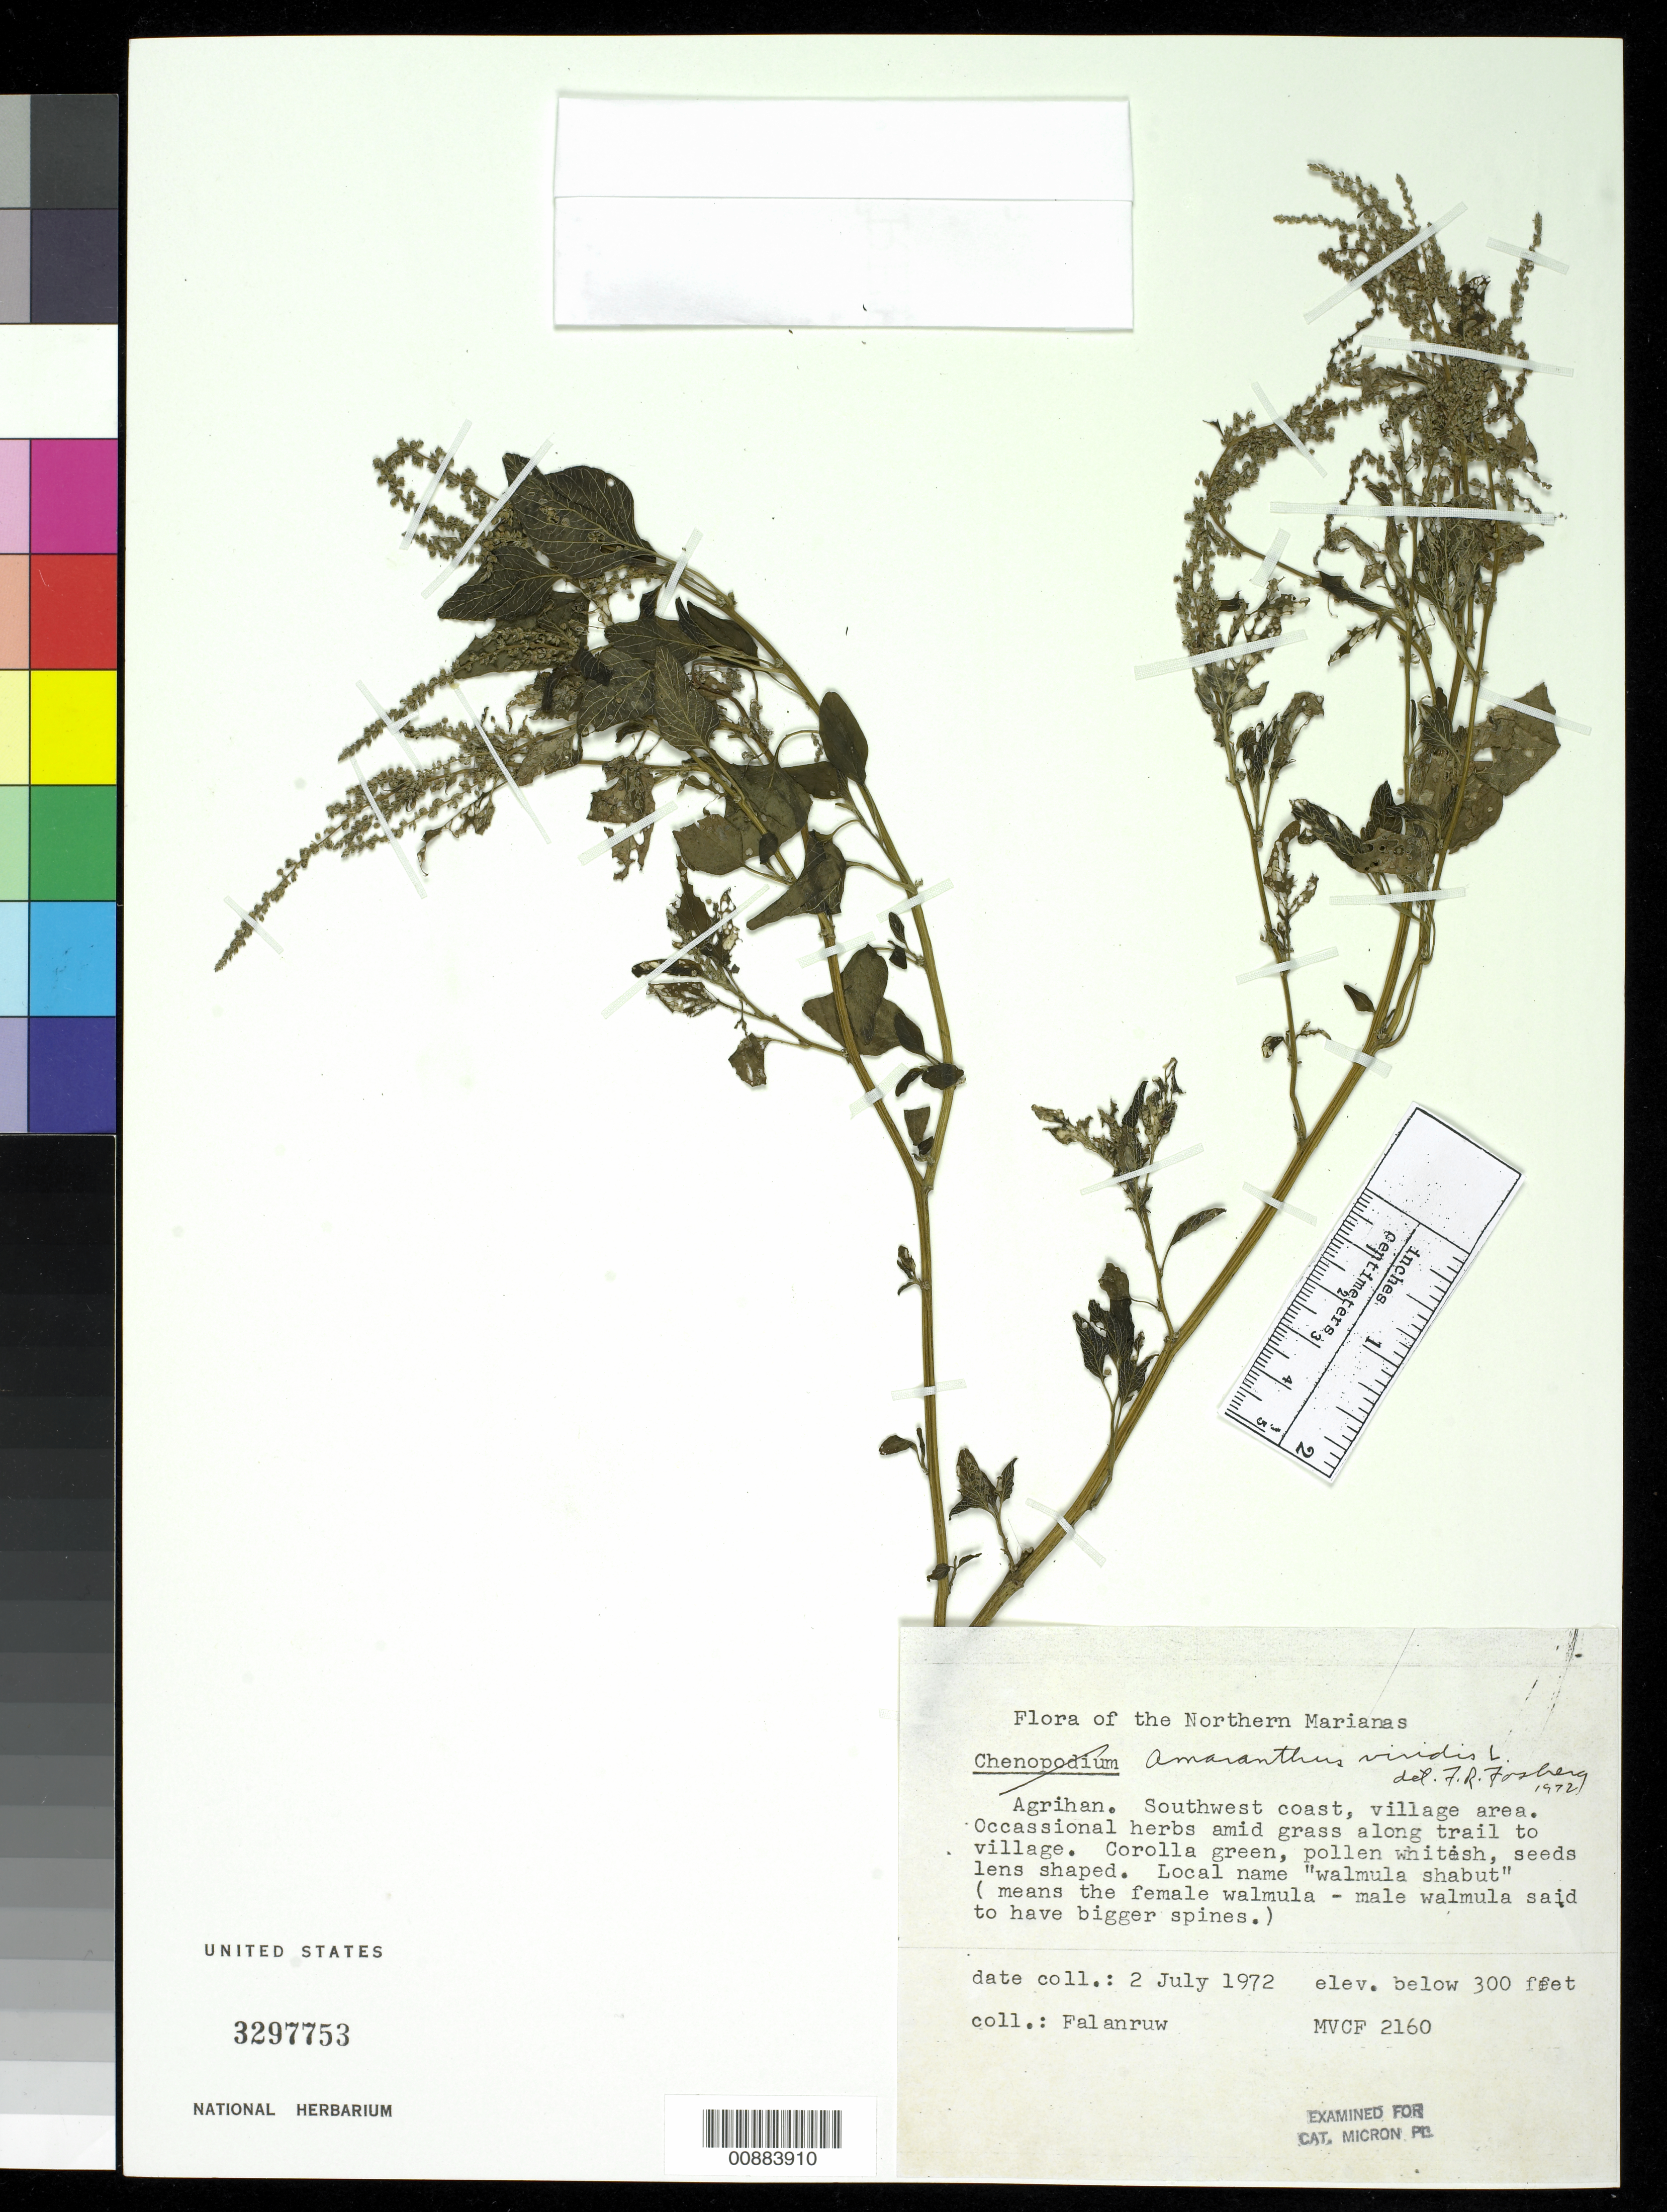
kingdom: Plantae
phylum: Tracheophyta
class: Magnoliopsida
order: Caryophyllales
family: Amaranthaceae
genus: Amaranthus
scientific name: Amaranthus viridis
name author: L.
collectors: M. V. Falanruw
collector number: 2160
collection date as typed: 02 Jul 1972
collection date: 1972-07-02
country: Northern Mariana Islands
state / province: Northern Islands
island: Agrihan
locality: Southwest coast, village area.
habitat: Occassional herbs amid grass along trail to village.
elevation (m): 91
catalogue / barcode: US 3297753